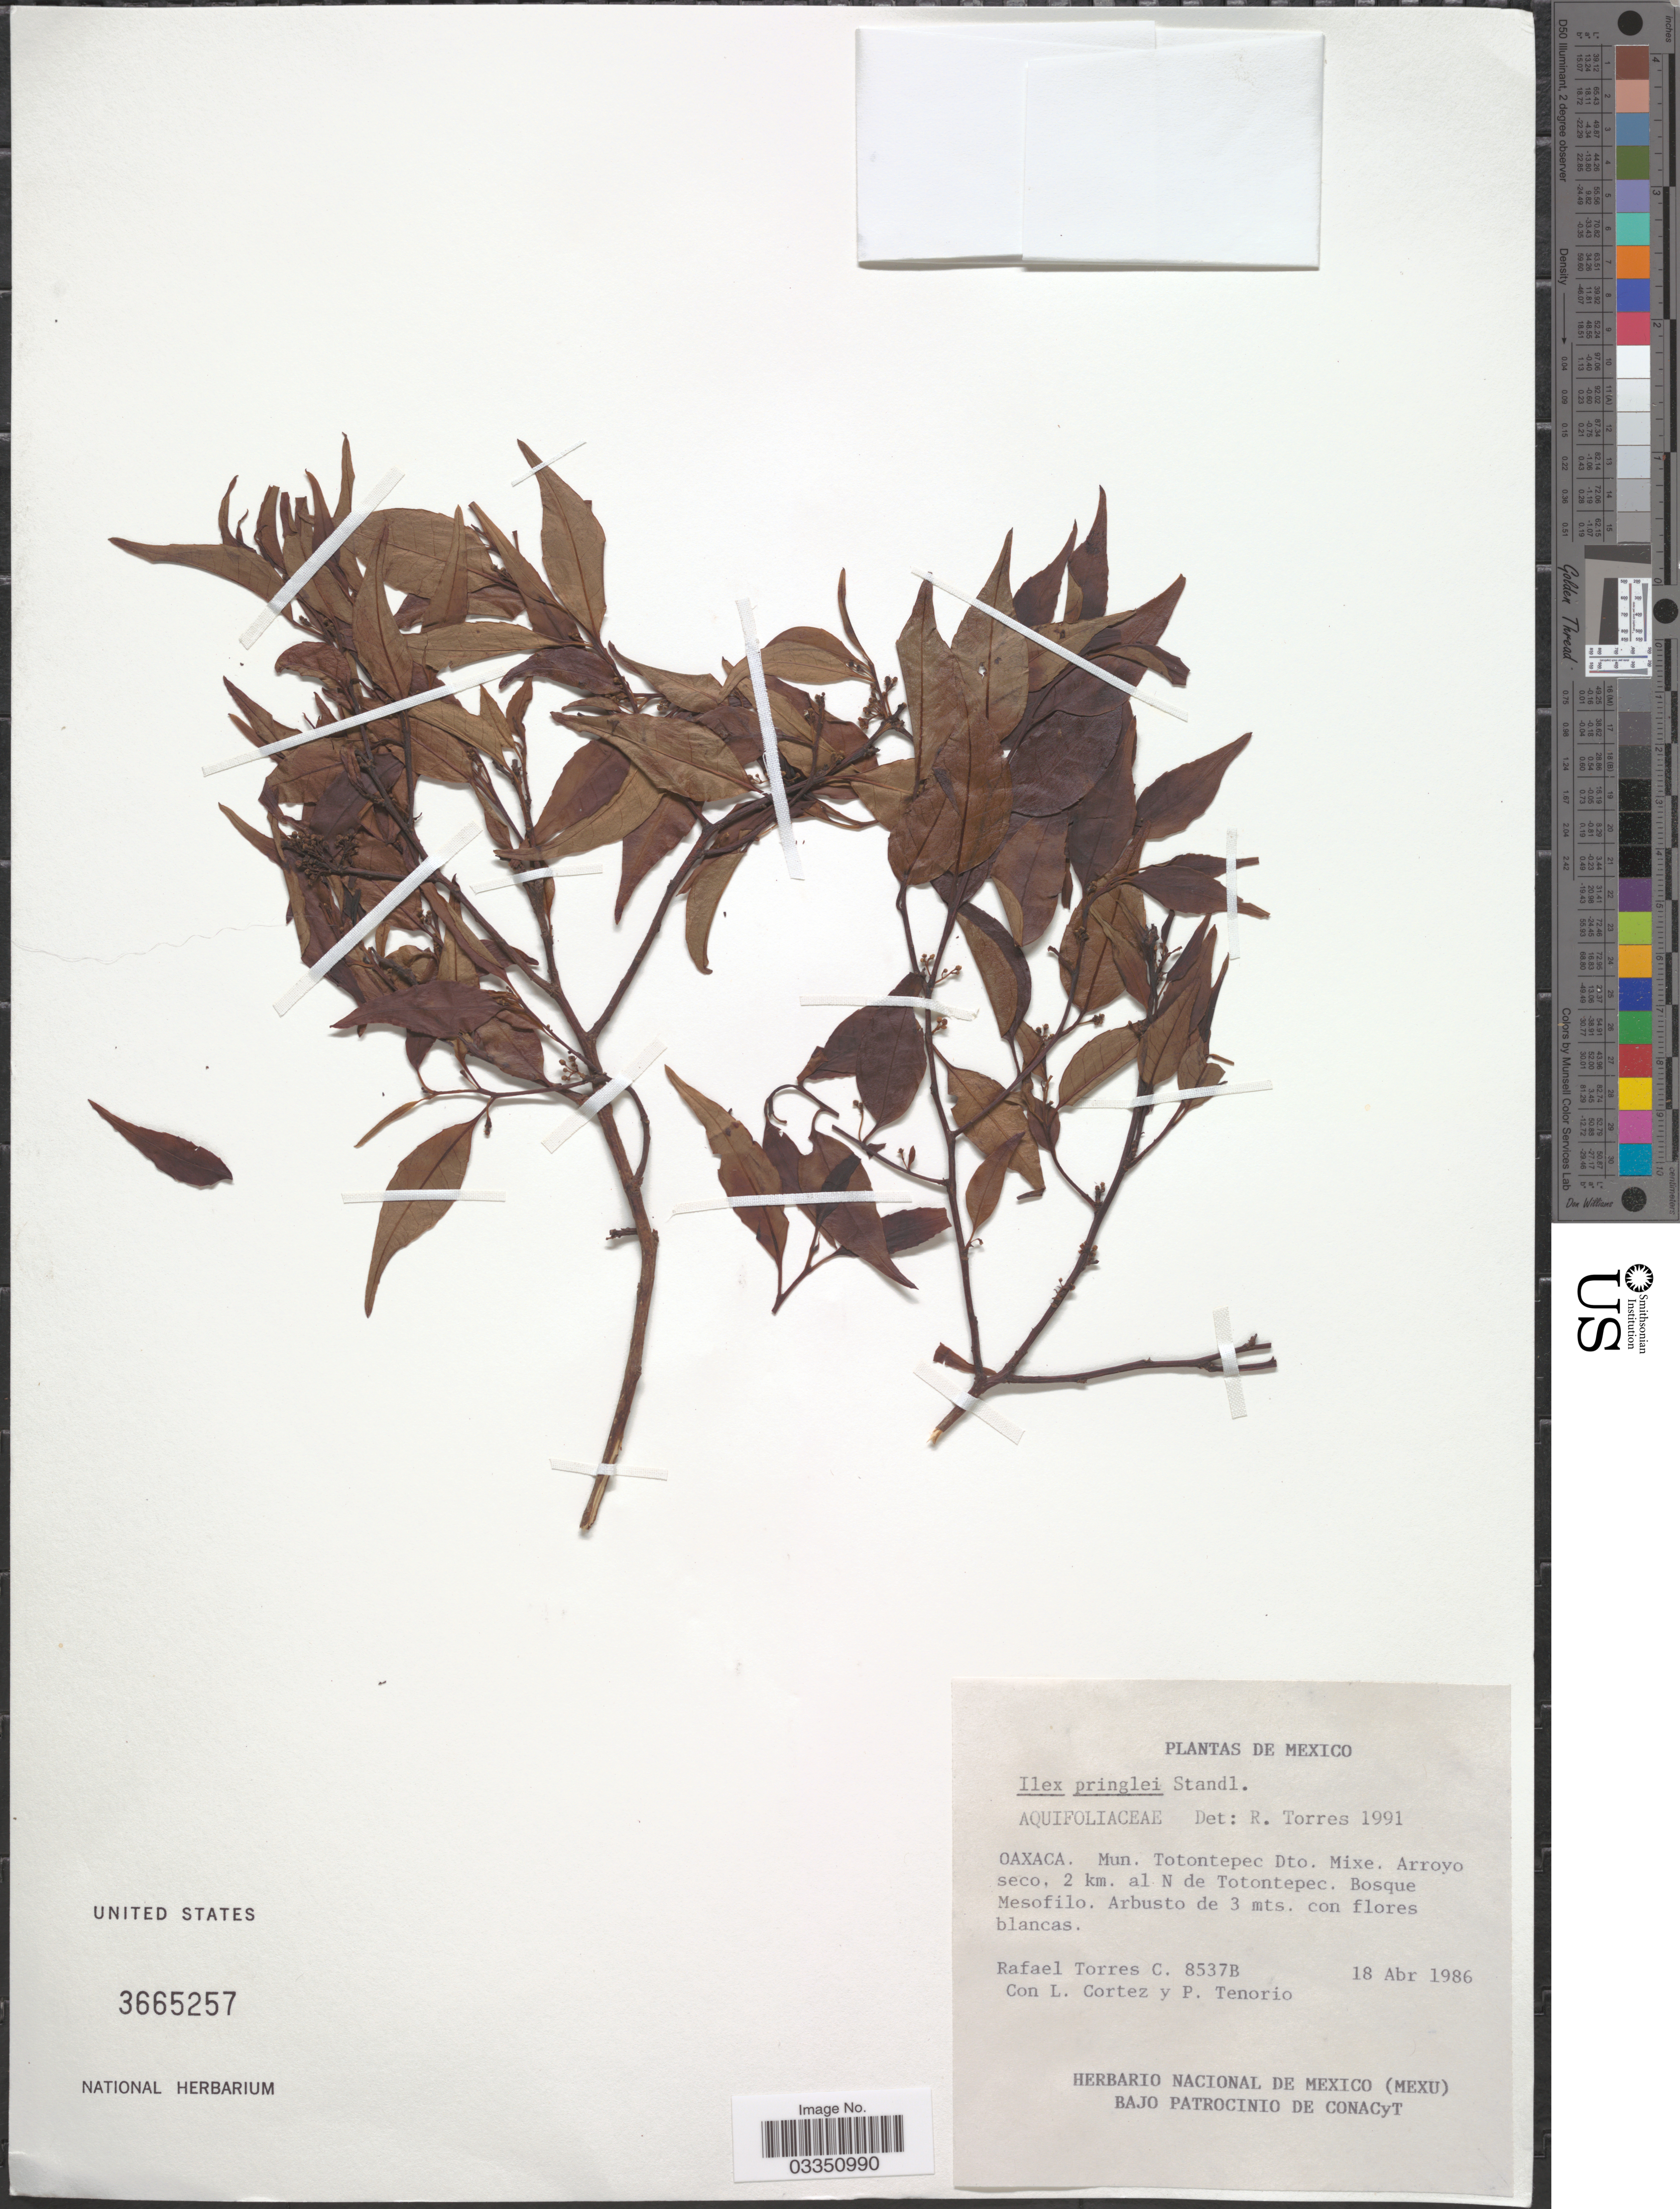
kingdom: Plantae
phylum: Tracheophyta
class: Magnoliopsida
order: Aquifoliales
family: Aquifoliaceae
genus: Ilex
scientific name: Ilex liebmannii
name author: Standl.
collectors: R. Torres C., L. Cortéz & Tenorio, P.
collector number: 8537B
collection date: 1986-04-18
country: Mexico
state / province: Oaxaca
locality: Mun. Totontepec Dto. Mixe. Arroyo seco, 2 km. al N de Totontepec.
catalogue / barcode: US 3665257